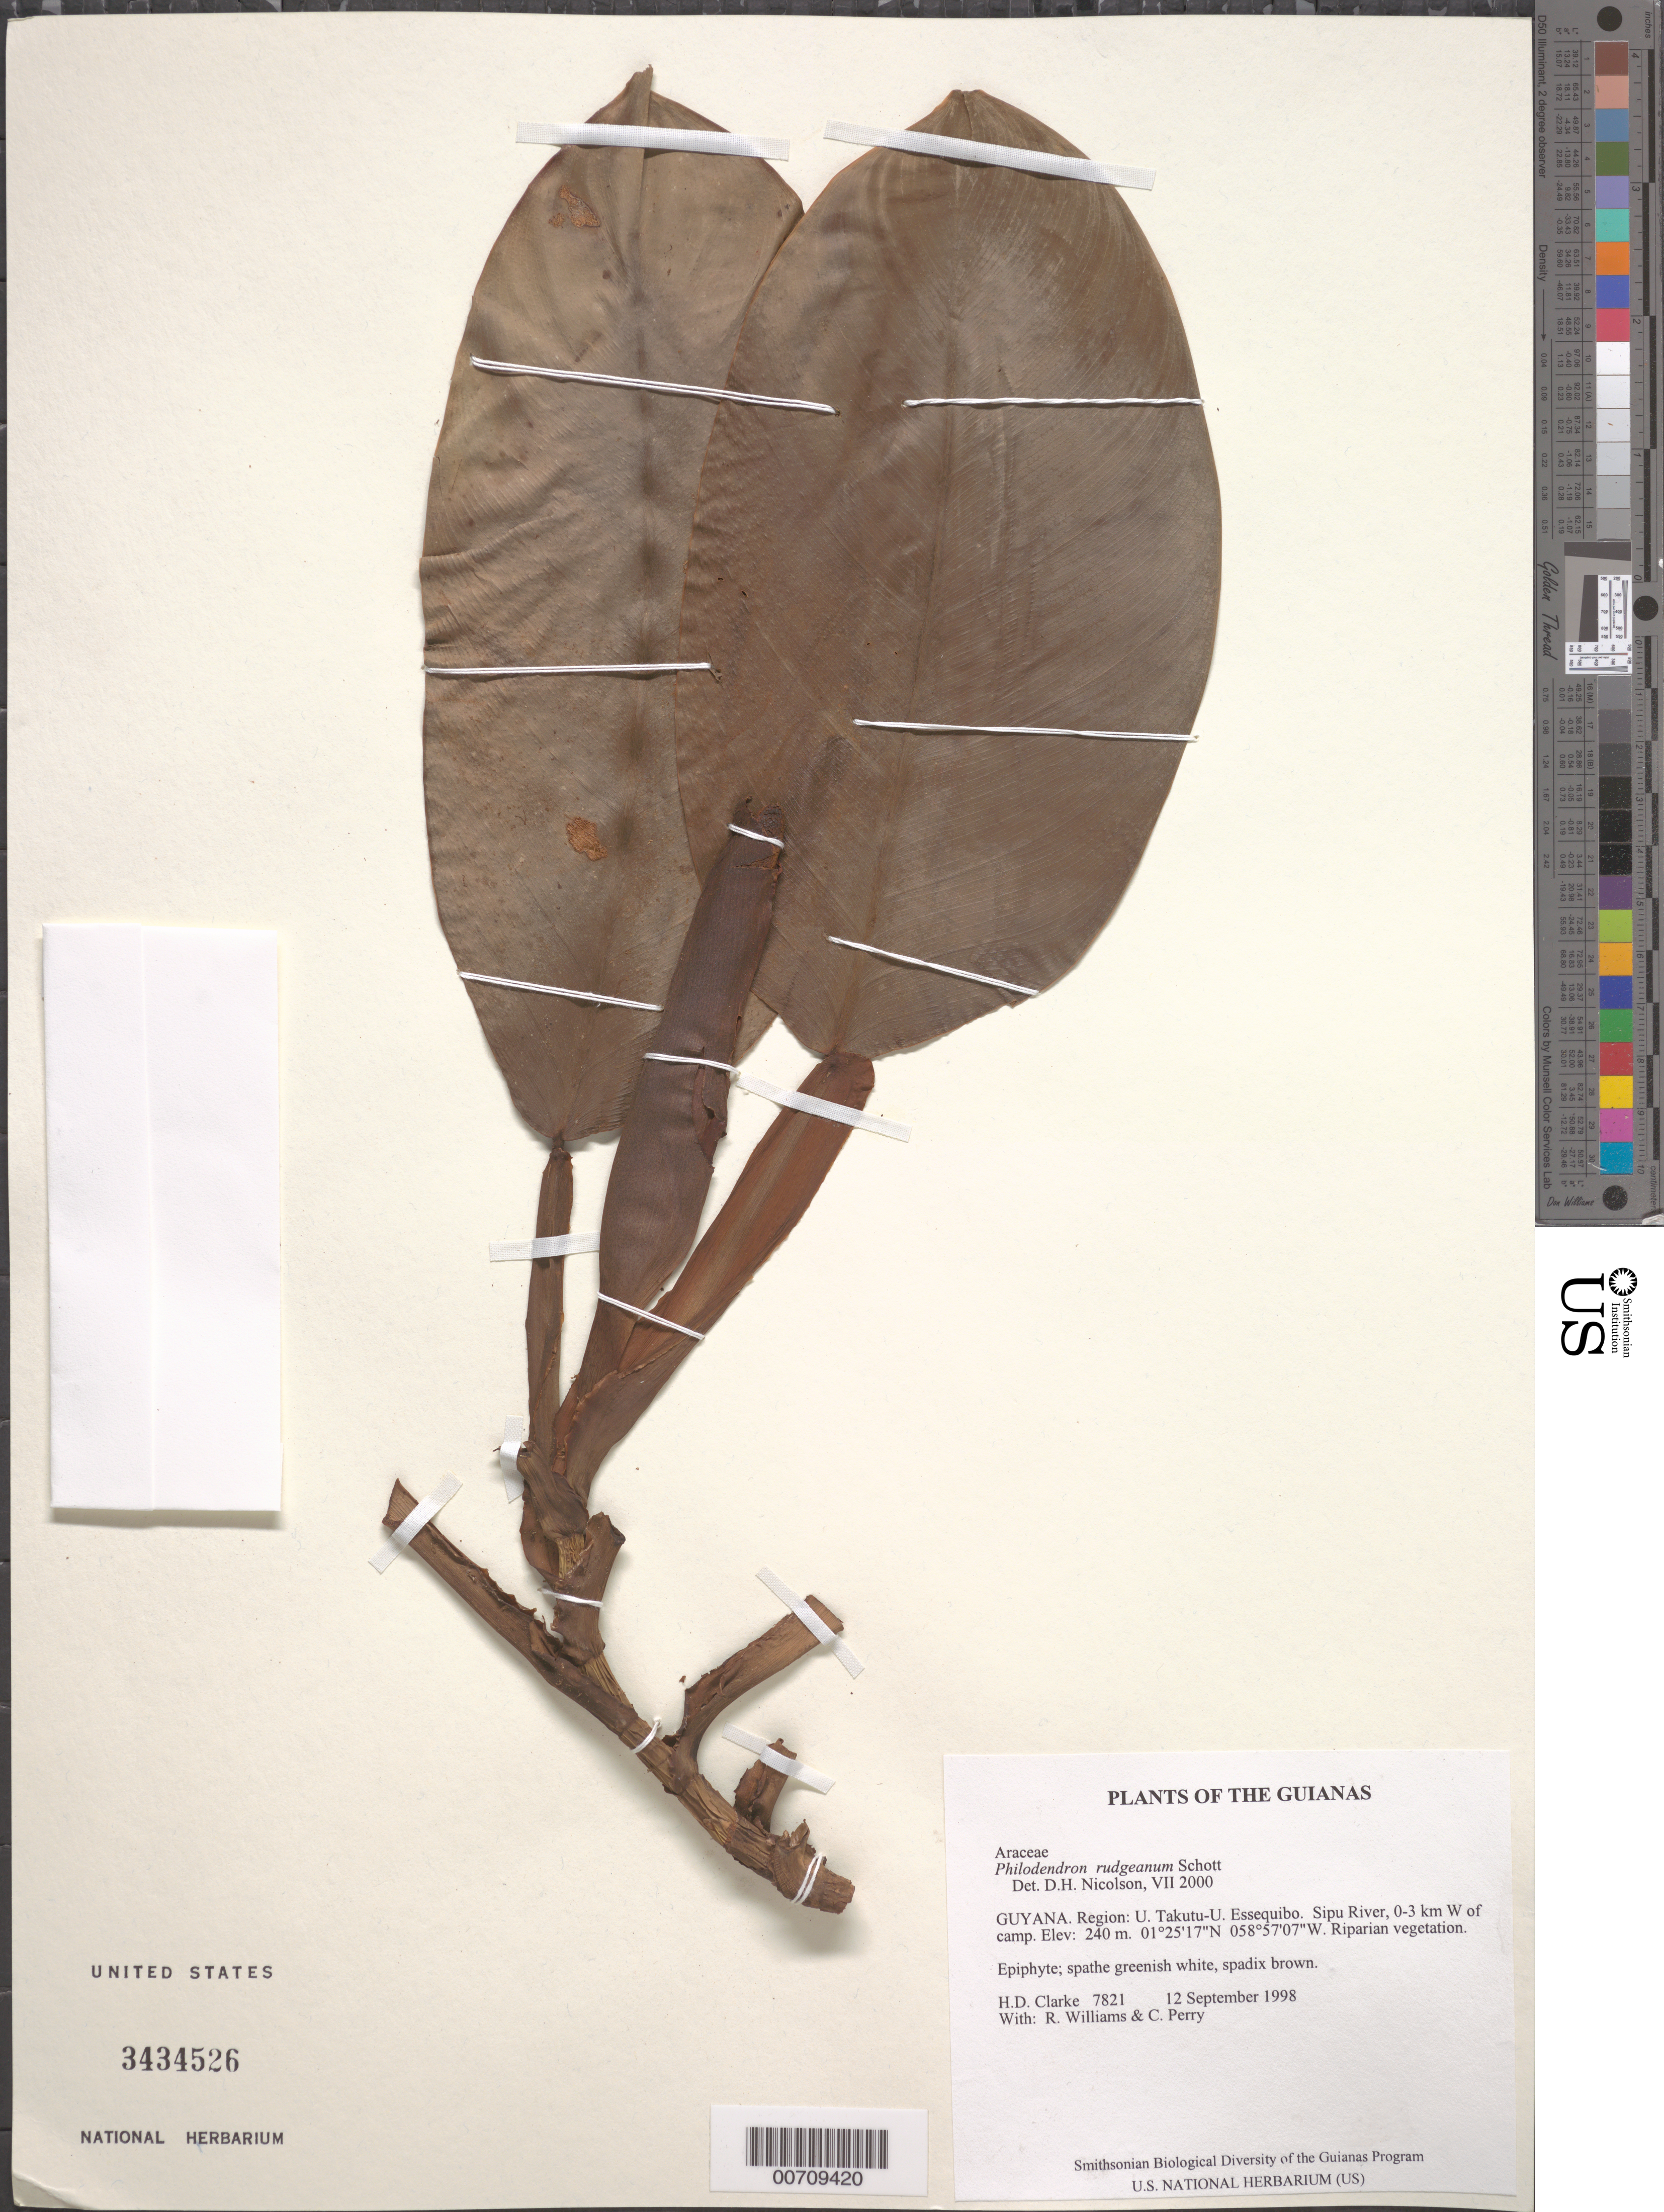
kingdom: Plantae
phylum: Tracheophyta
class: Liliopsida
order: Alismatales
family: Araceae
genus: Philodendron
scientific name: Philodendron rudgeanum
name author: Schott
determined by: Nicolson, Dan H.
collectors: H. D. Clarke, R. Williams & C. Perry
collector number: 7821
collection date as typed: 12 September 1998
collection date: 1998-09-12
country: Guyana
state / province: U. Takutu-U. Essequibo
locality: Sipu River, 0-3 km W of camp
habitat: Riparian vegetation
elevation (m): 240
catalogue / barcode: US 3434526